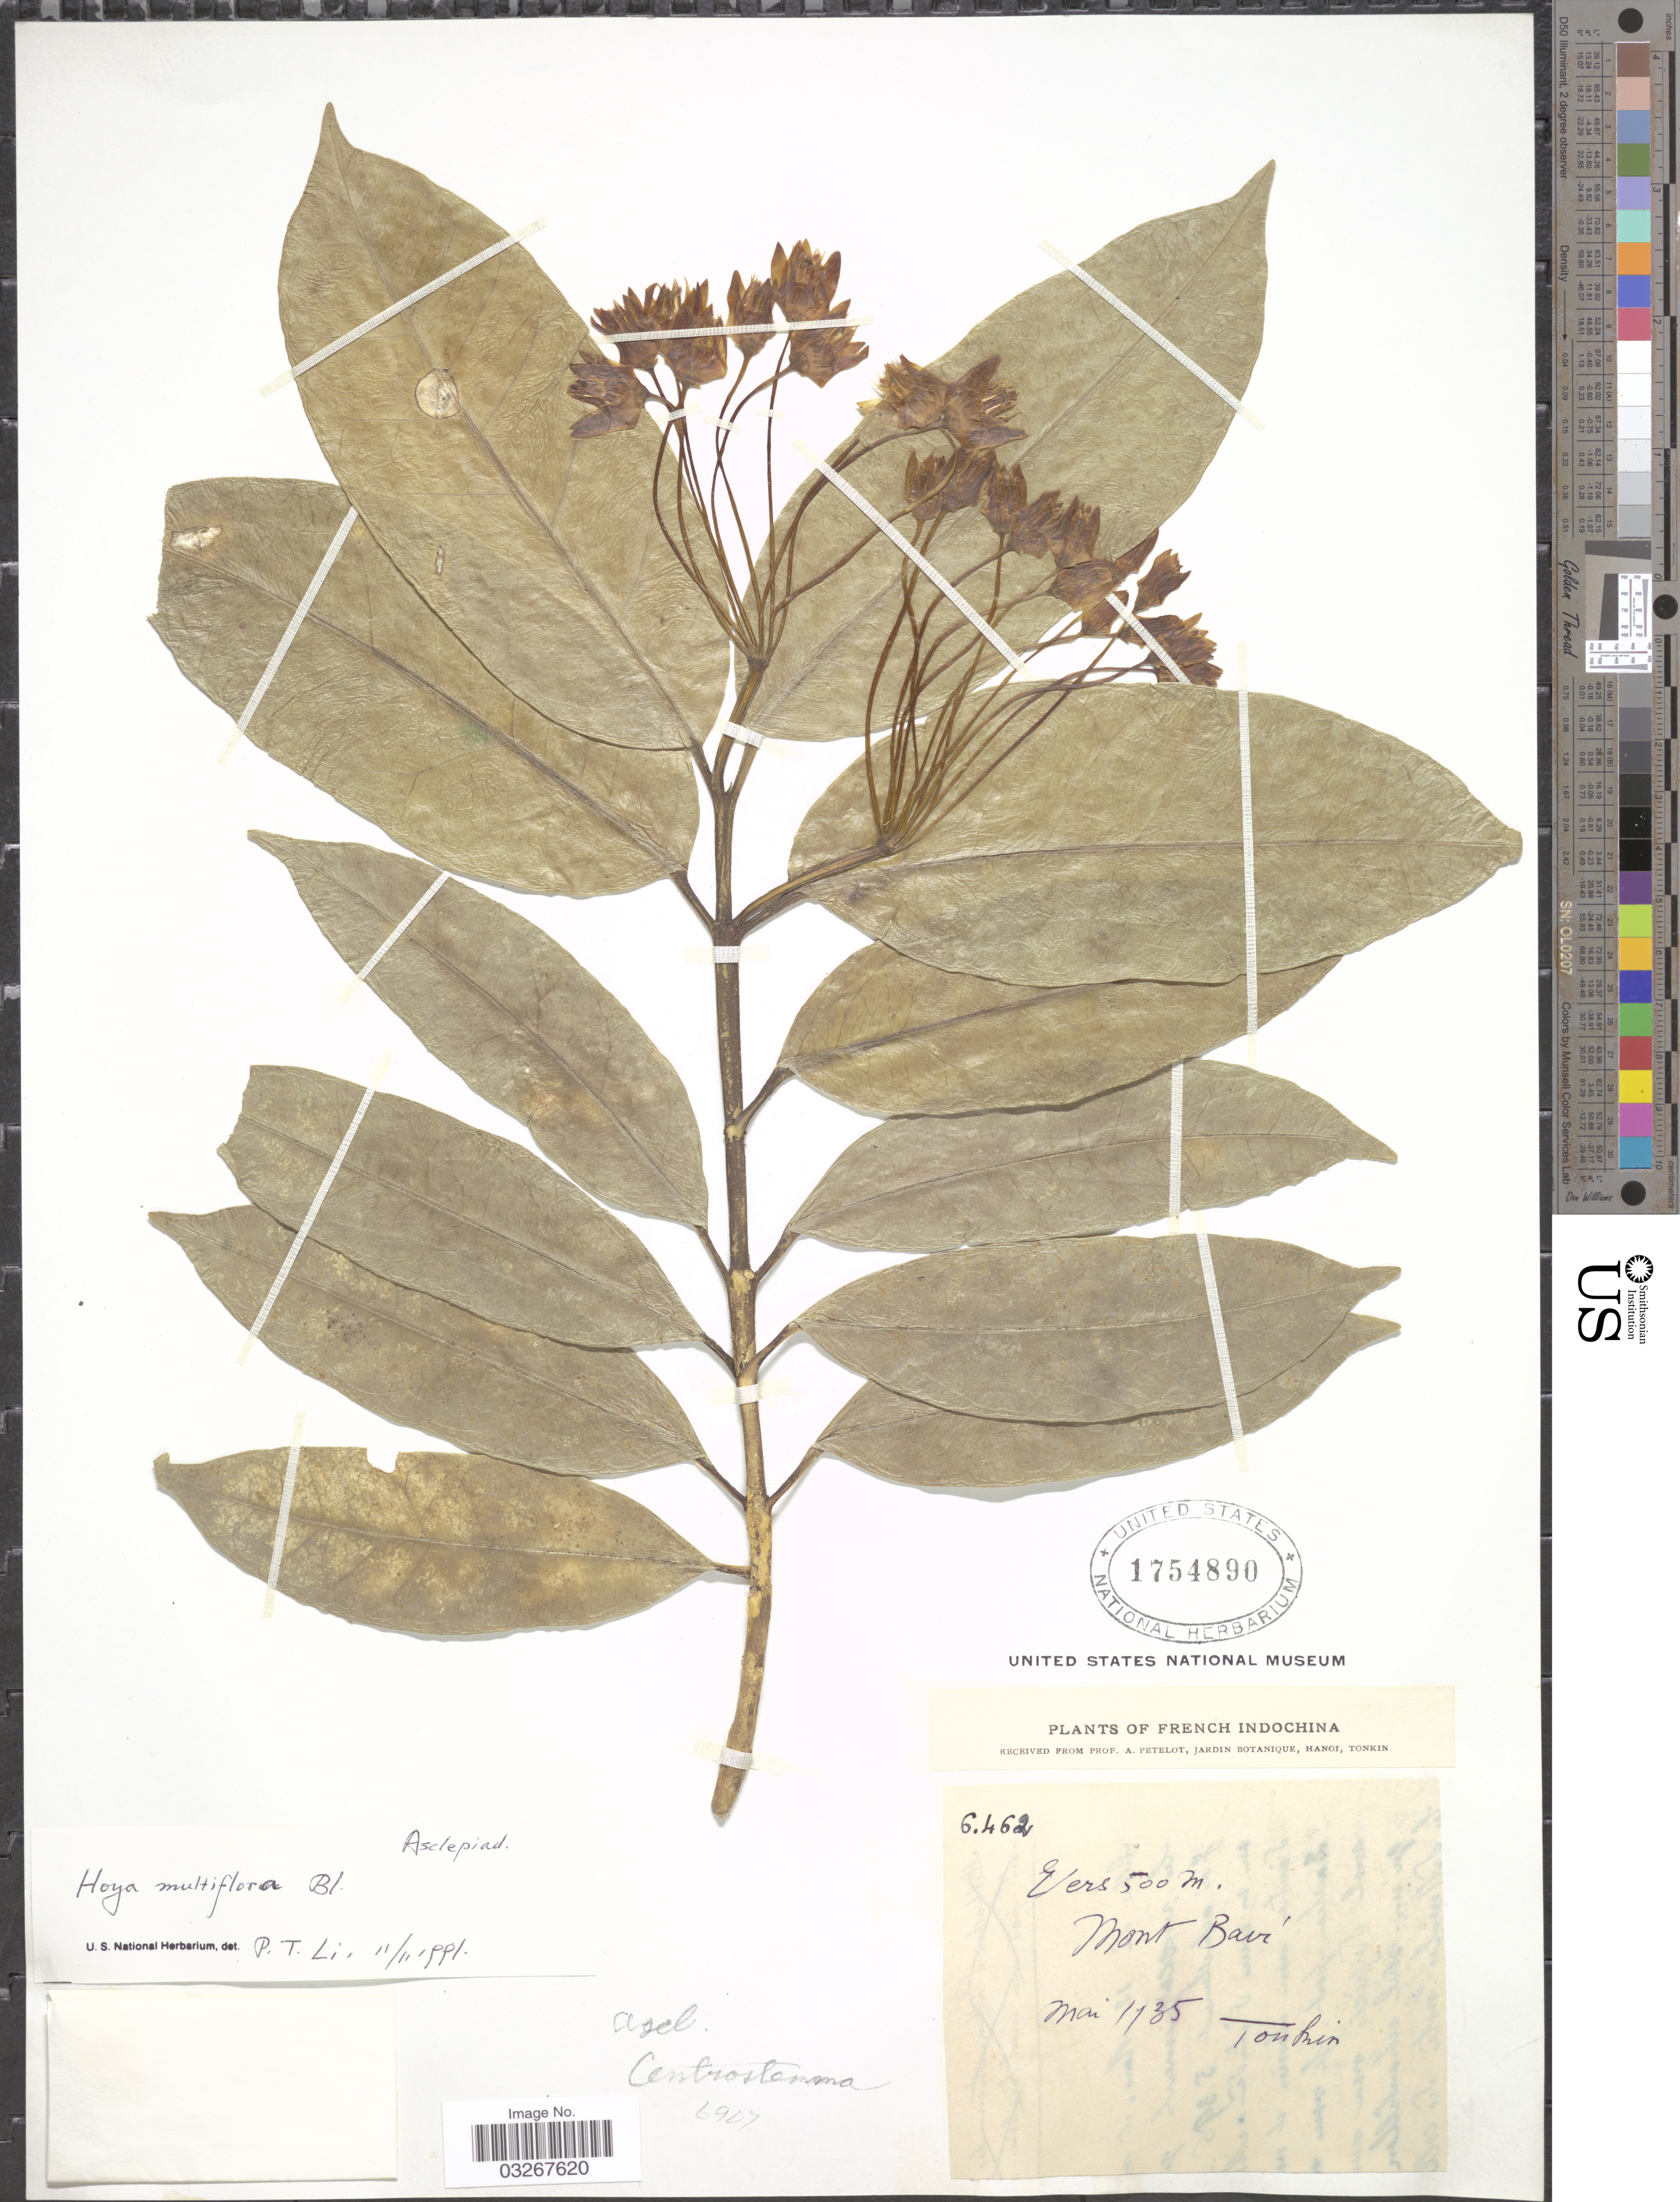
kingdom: Plantae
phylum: Tracheophyta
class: Magnoliopsida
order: Gentianales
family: Apocynaceae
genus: Hoya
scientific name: Hoya multiflora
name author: Blume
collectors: P. A. Pételot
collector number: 6462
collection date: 1935-05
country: Vietnam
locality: French IndoChina, Mont Baví.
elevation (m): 500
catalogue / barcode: US 1754890